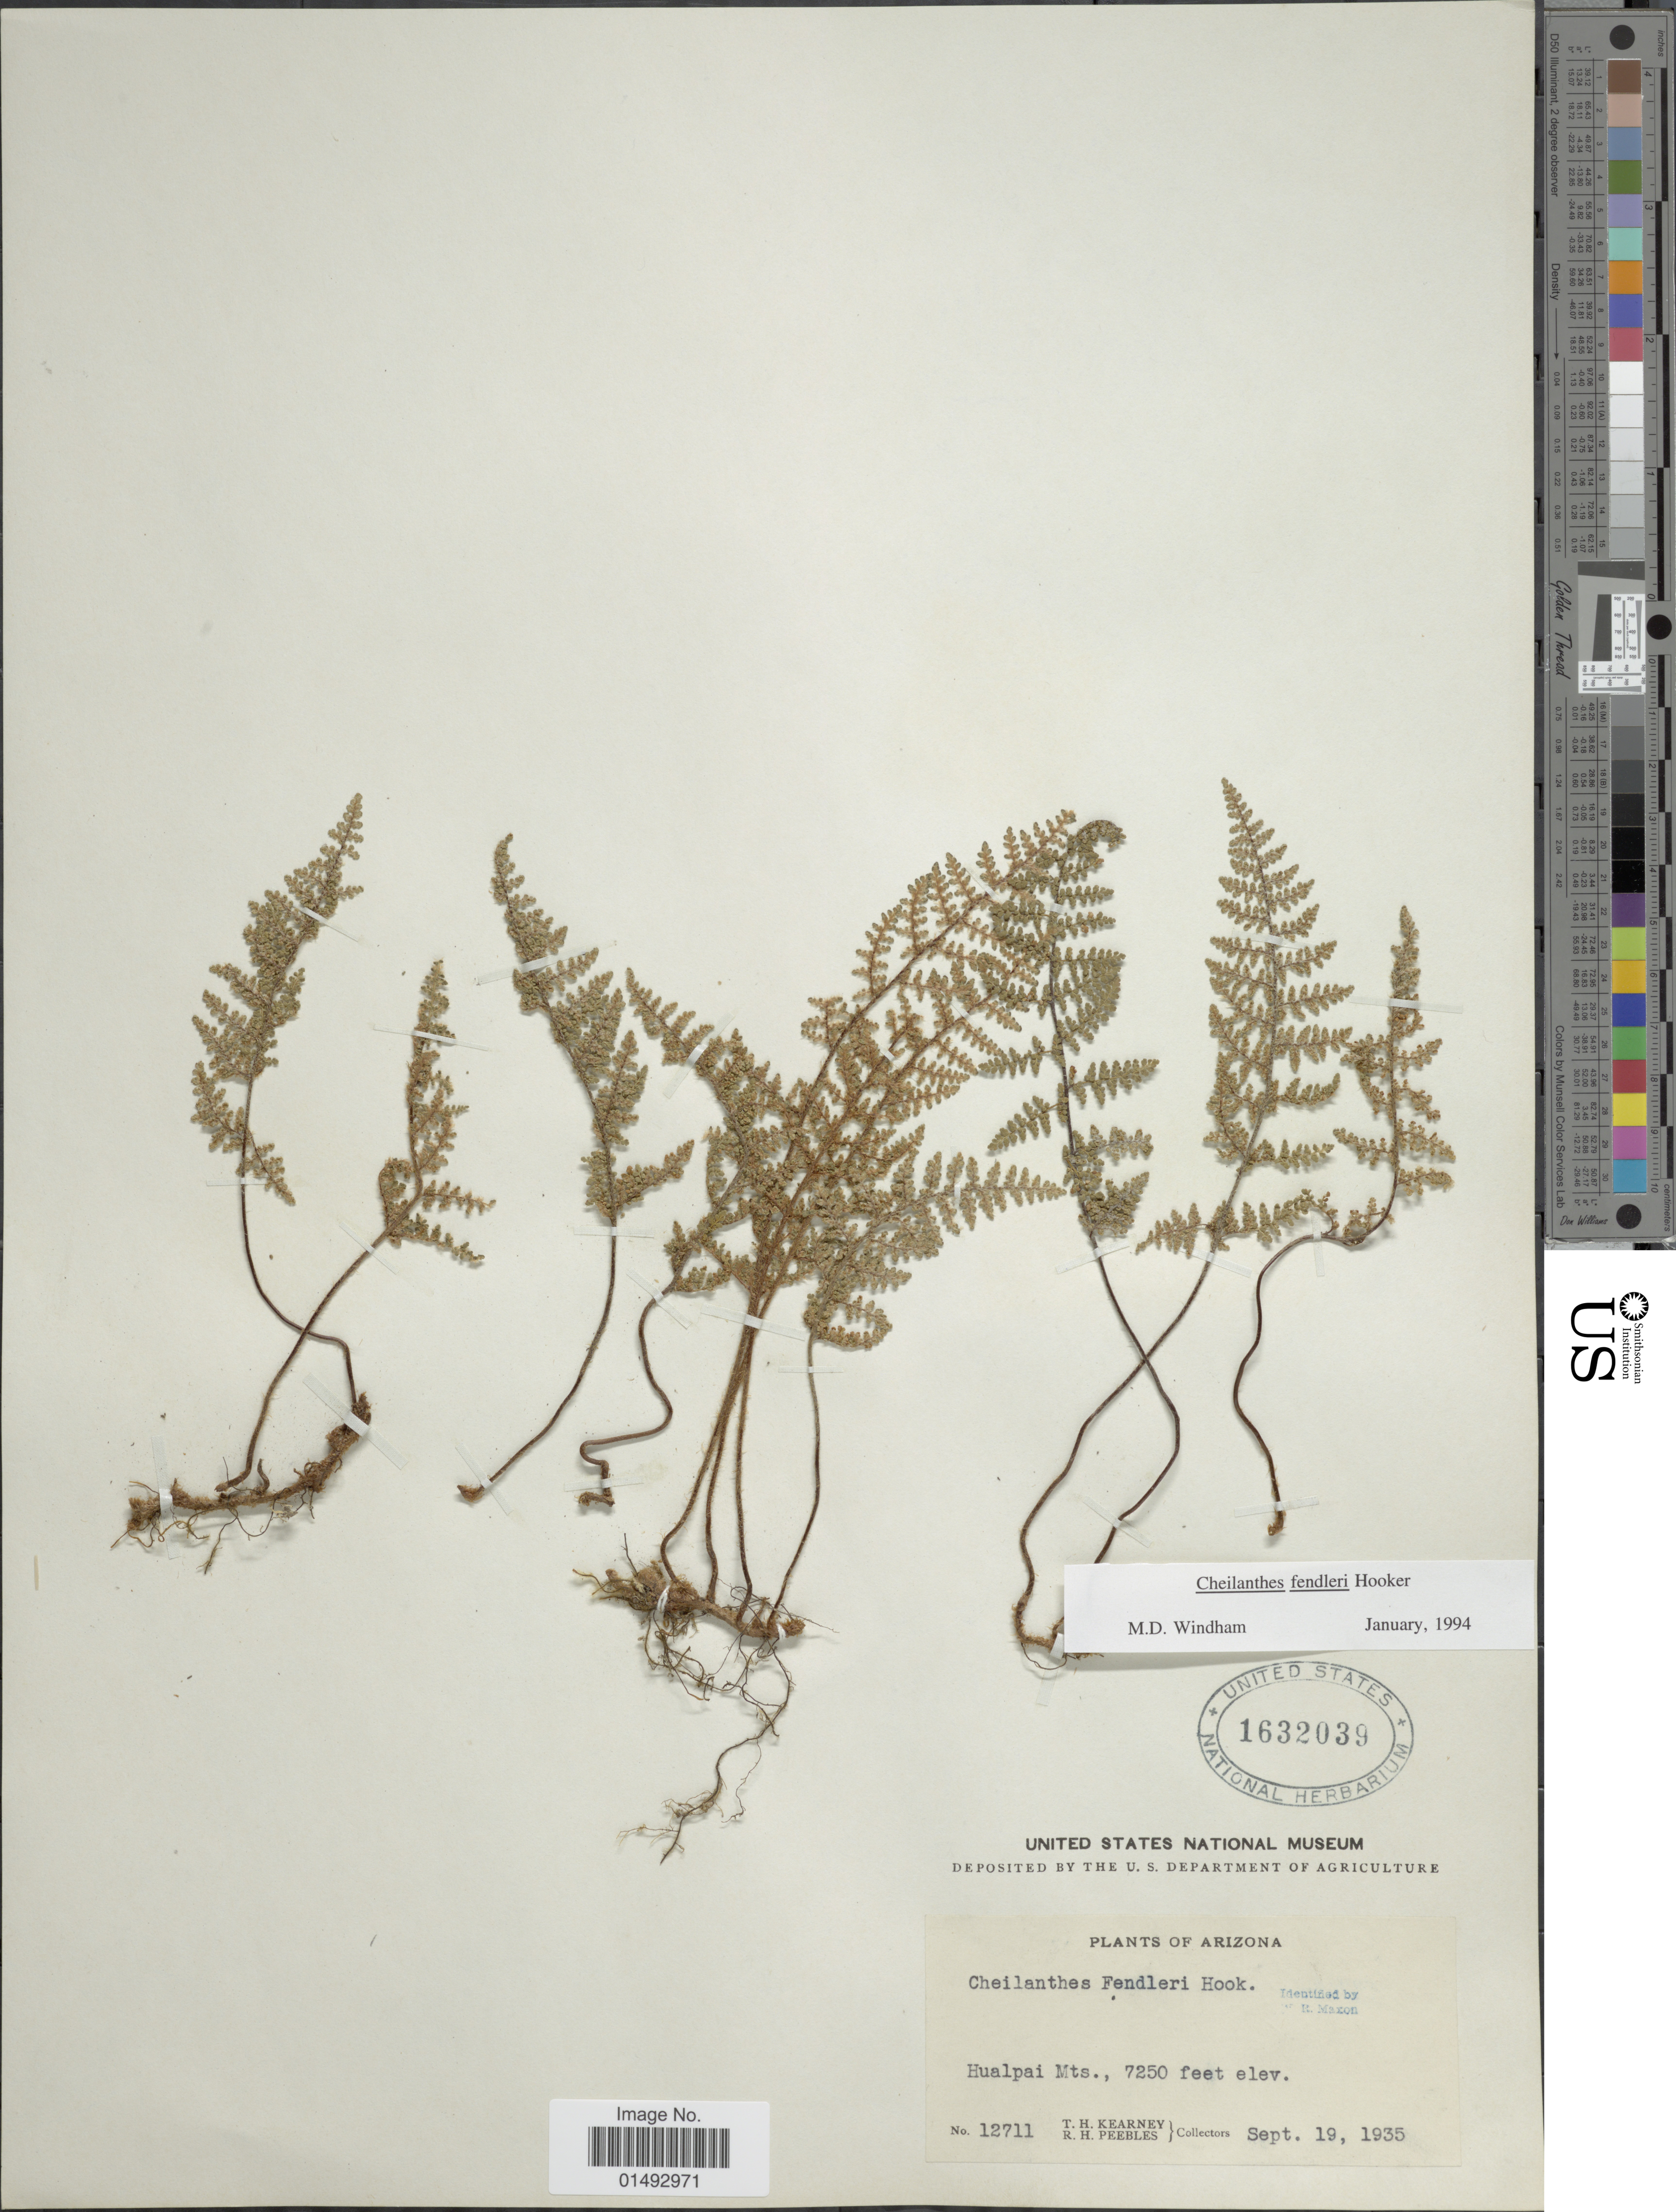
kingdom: Plantae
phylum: Tracheophyta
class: Polypodiopsida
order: Polypodiales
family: Pteridaceae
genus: Myriopteris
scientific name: Myriopteris fendleri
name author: (Hook.) E. Fourn.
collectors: T. H. Kearney & R. H. Peebles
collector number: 12711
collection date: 1935-09-19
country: United States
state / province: Arizona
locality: Hualpai Mts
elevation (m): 2210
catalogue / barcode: US 1632039